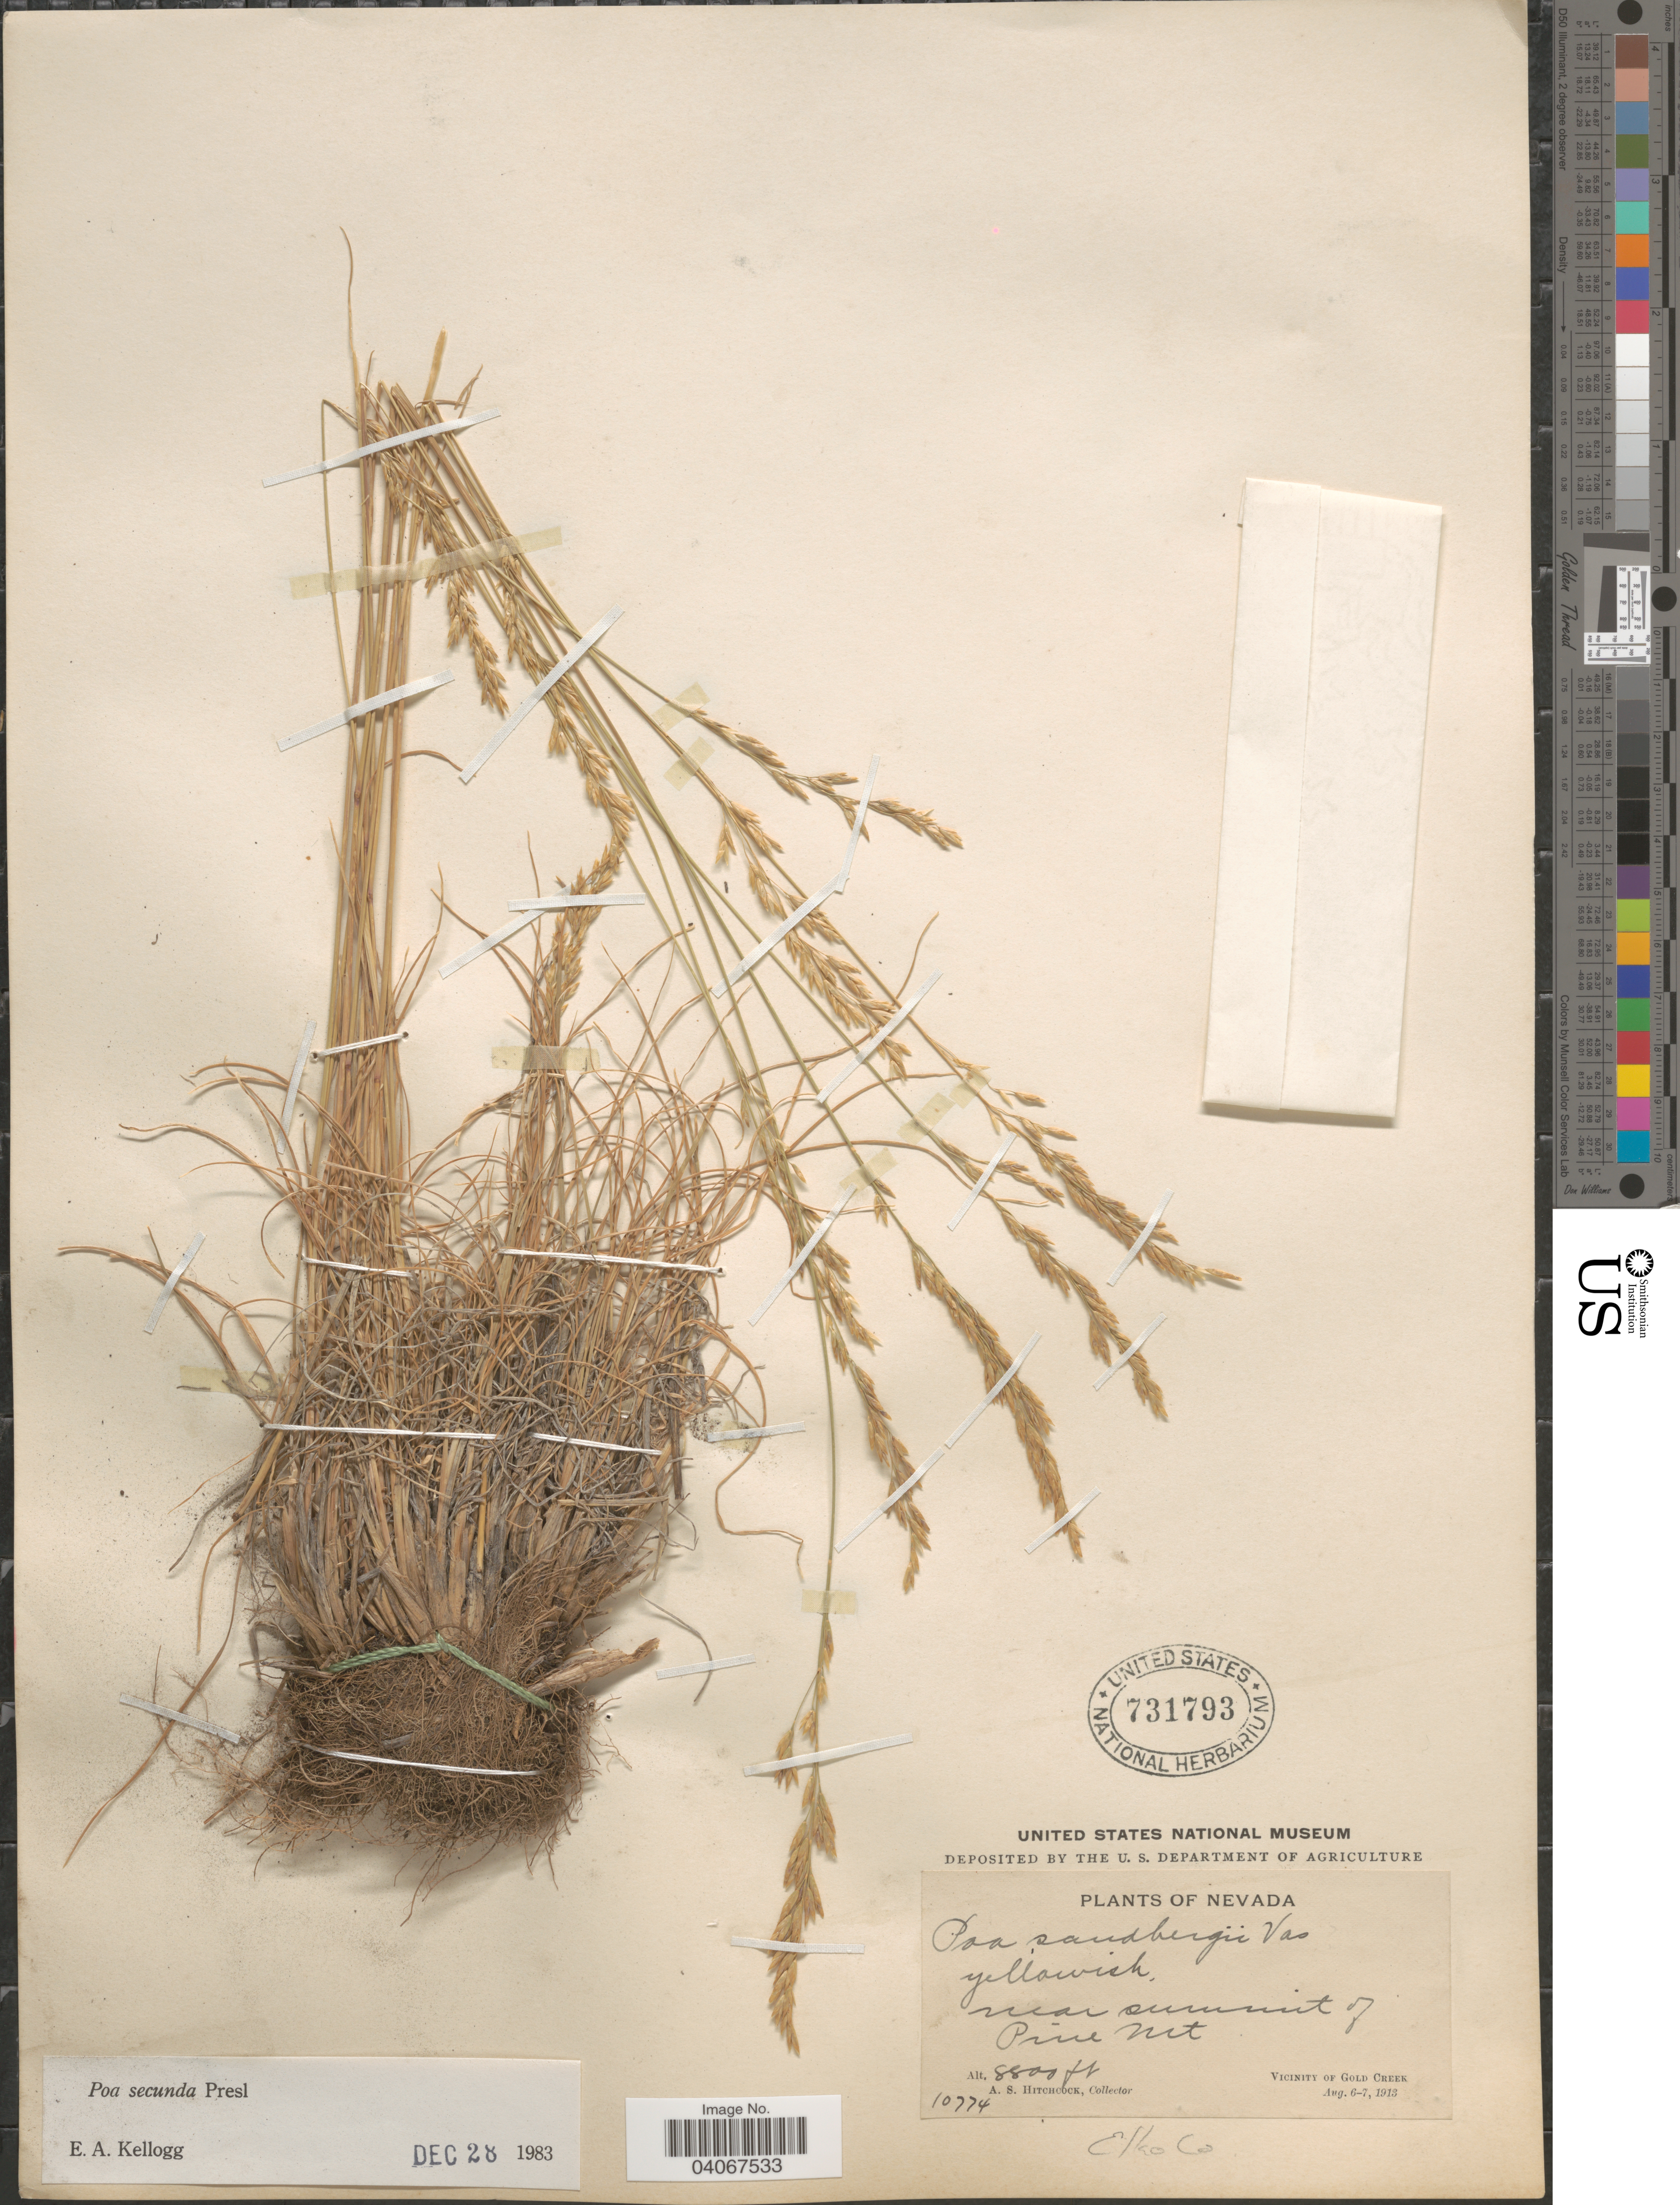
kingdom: Plantae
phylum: Tracheophyta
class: Liliopsida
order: Poales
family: Poaceae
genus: Poa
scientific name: Poa secunda subsp. secunda var. secunda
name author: J. Presl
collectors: A. S. Hitchcock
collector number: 10774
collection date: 1913-08-06/1913-08-07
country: United States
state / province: Nevada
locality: Near summit of Pine Mt. Vicinity of Gold Creek. Elko Co.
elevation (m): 2682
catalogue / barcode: US 731793